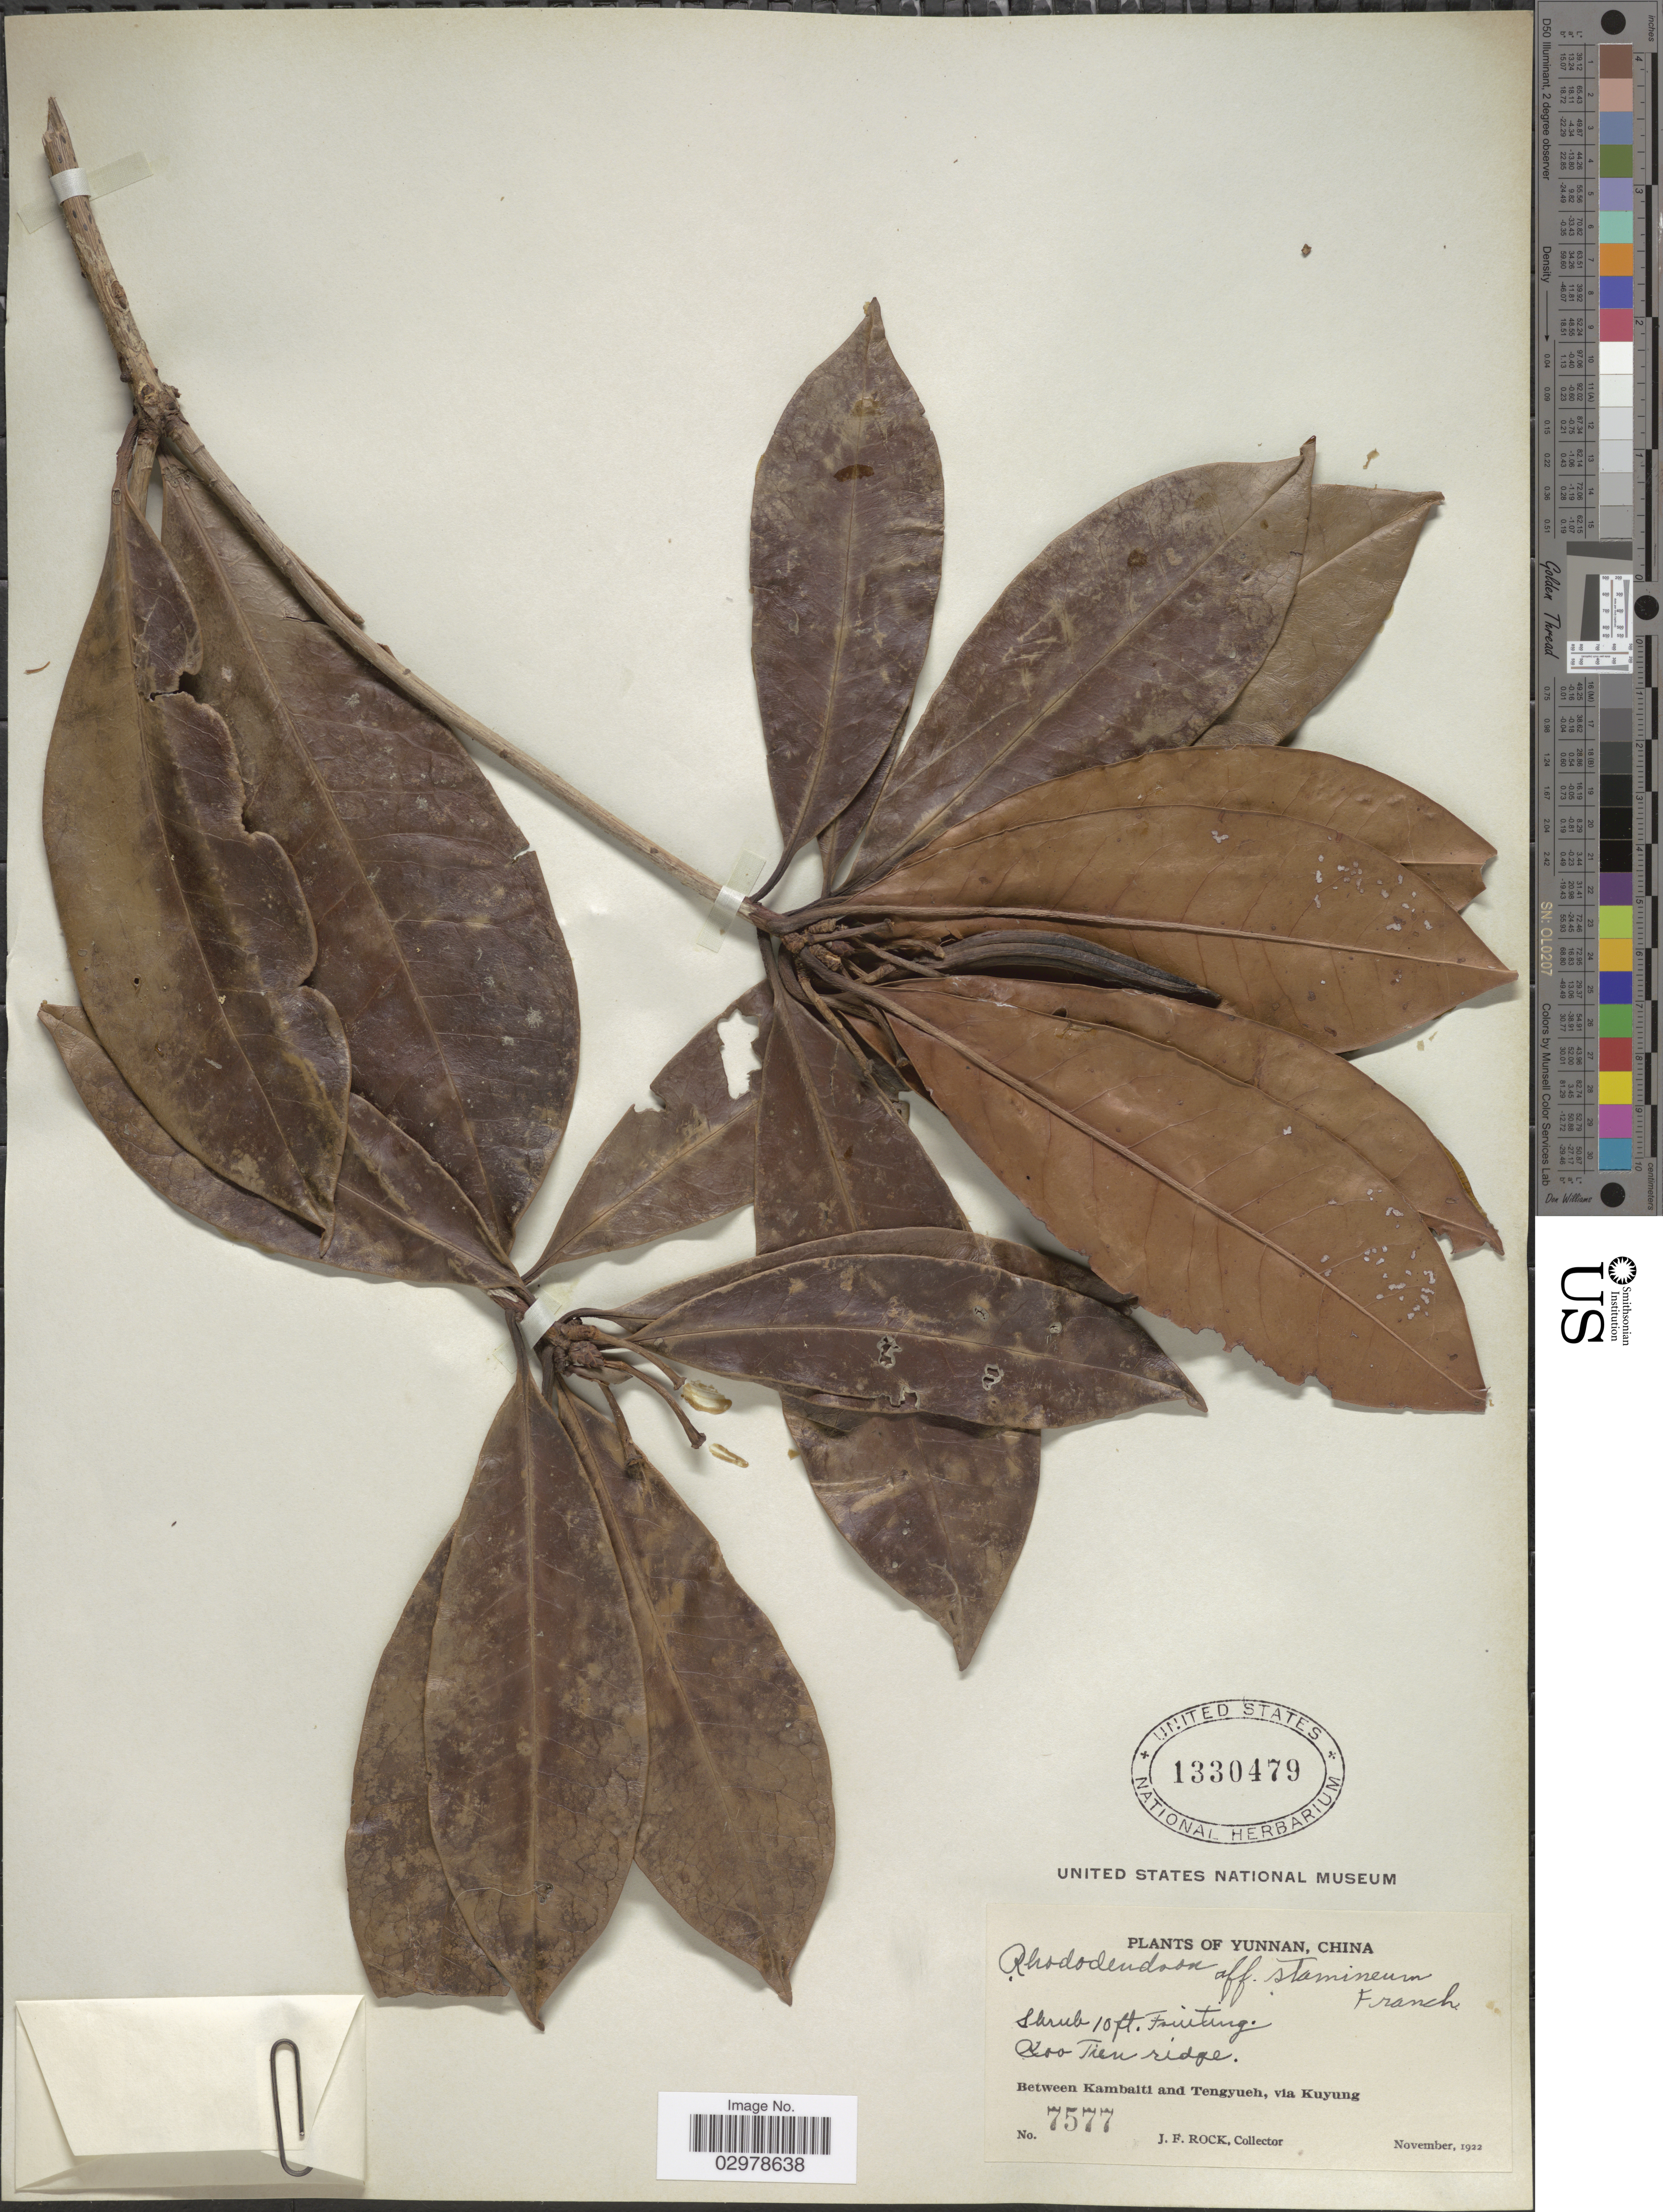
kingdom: Plantae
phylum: Tracheophyta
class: Magnoliopsida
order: Ericales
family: Ericaceae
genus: Rhododendron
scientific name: Rhododendron stamineum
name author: Franch.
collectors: J. Rock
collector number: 7577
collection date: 1922-11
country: China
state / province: Yunnan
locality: Koo Tien ridge. Between Kambaiti and Tangyueh, via Kuyung.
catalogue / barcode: US 1330479